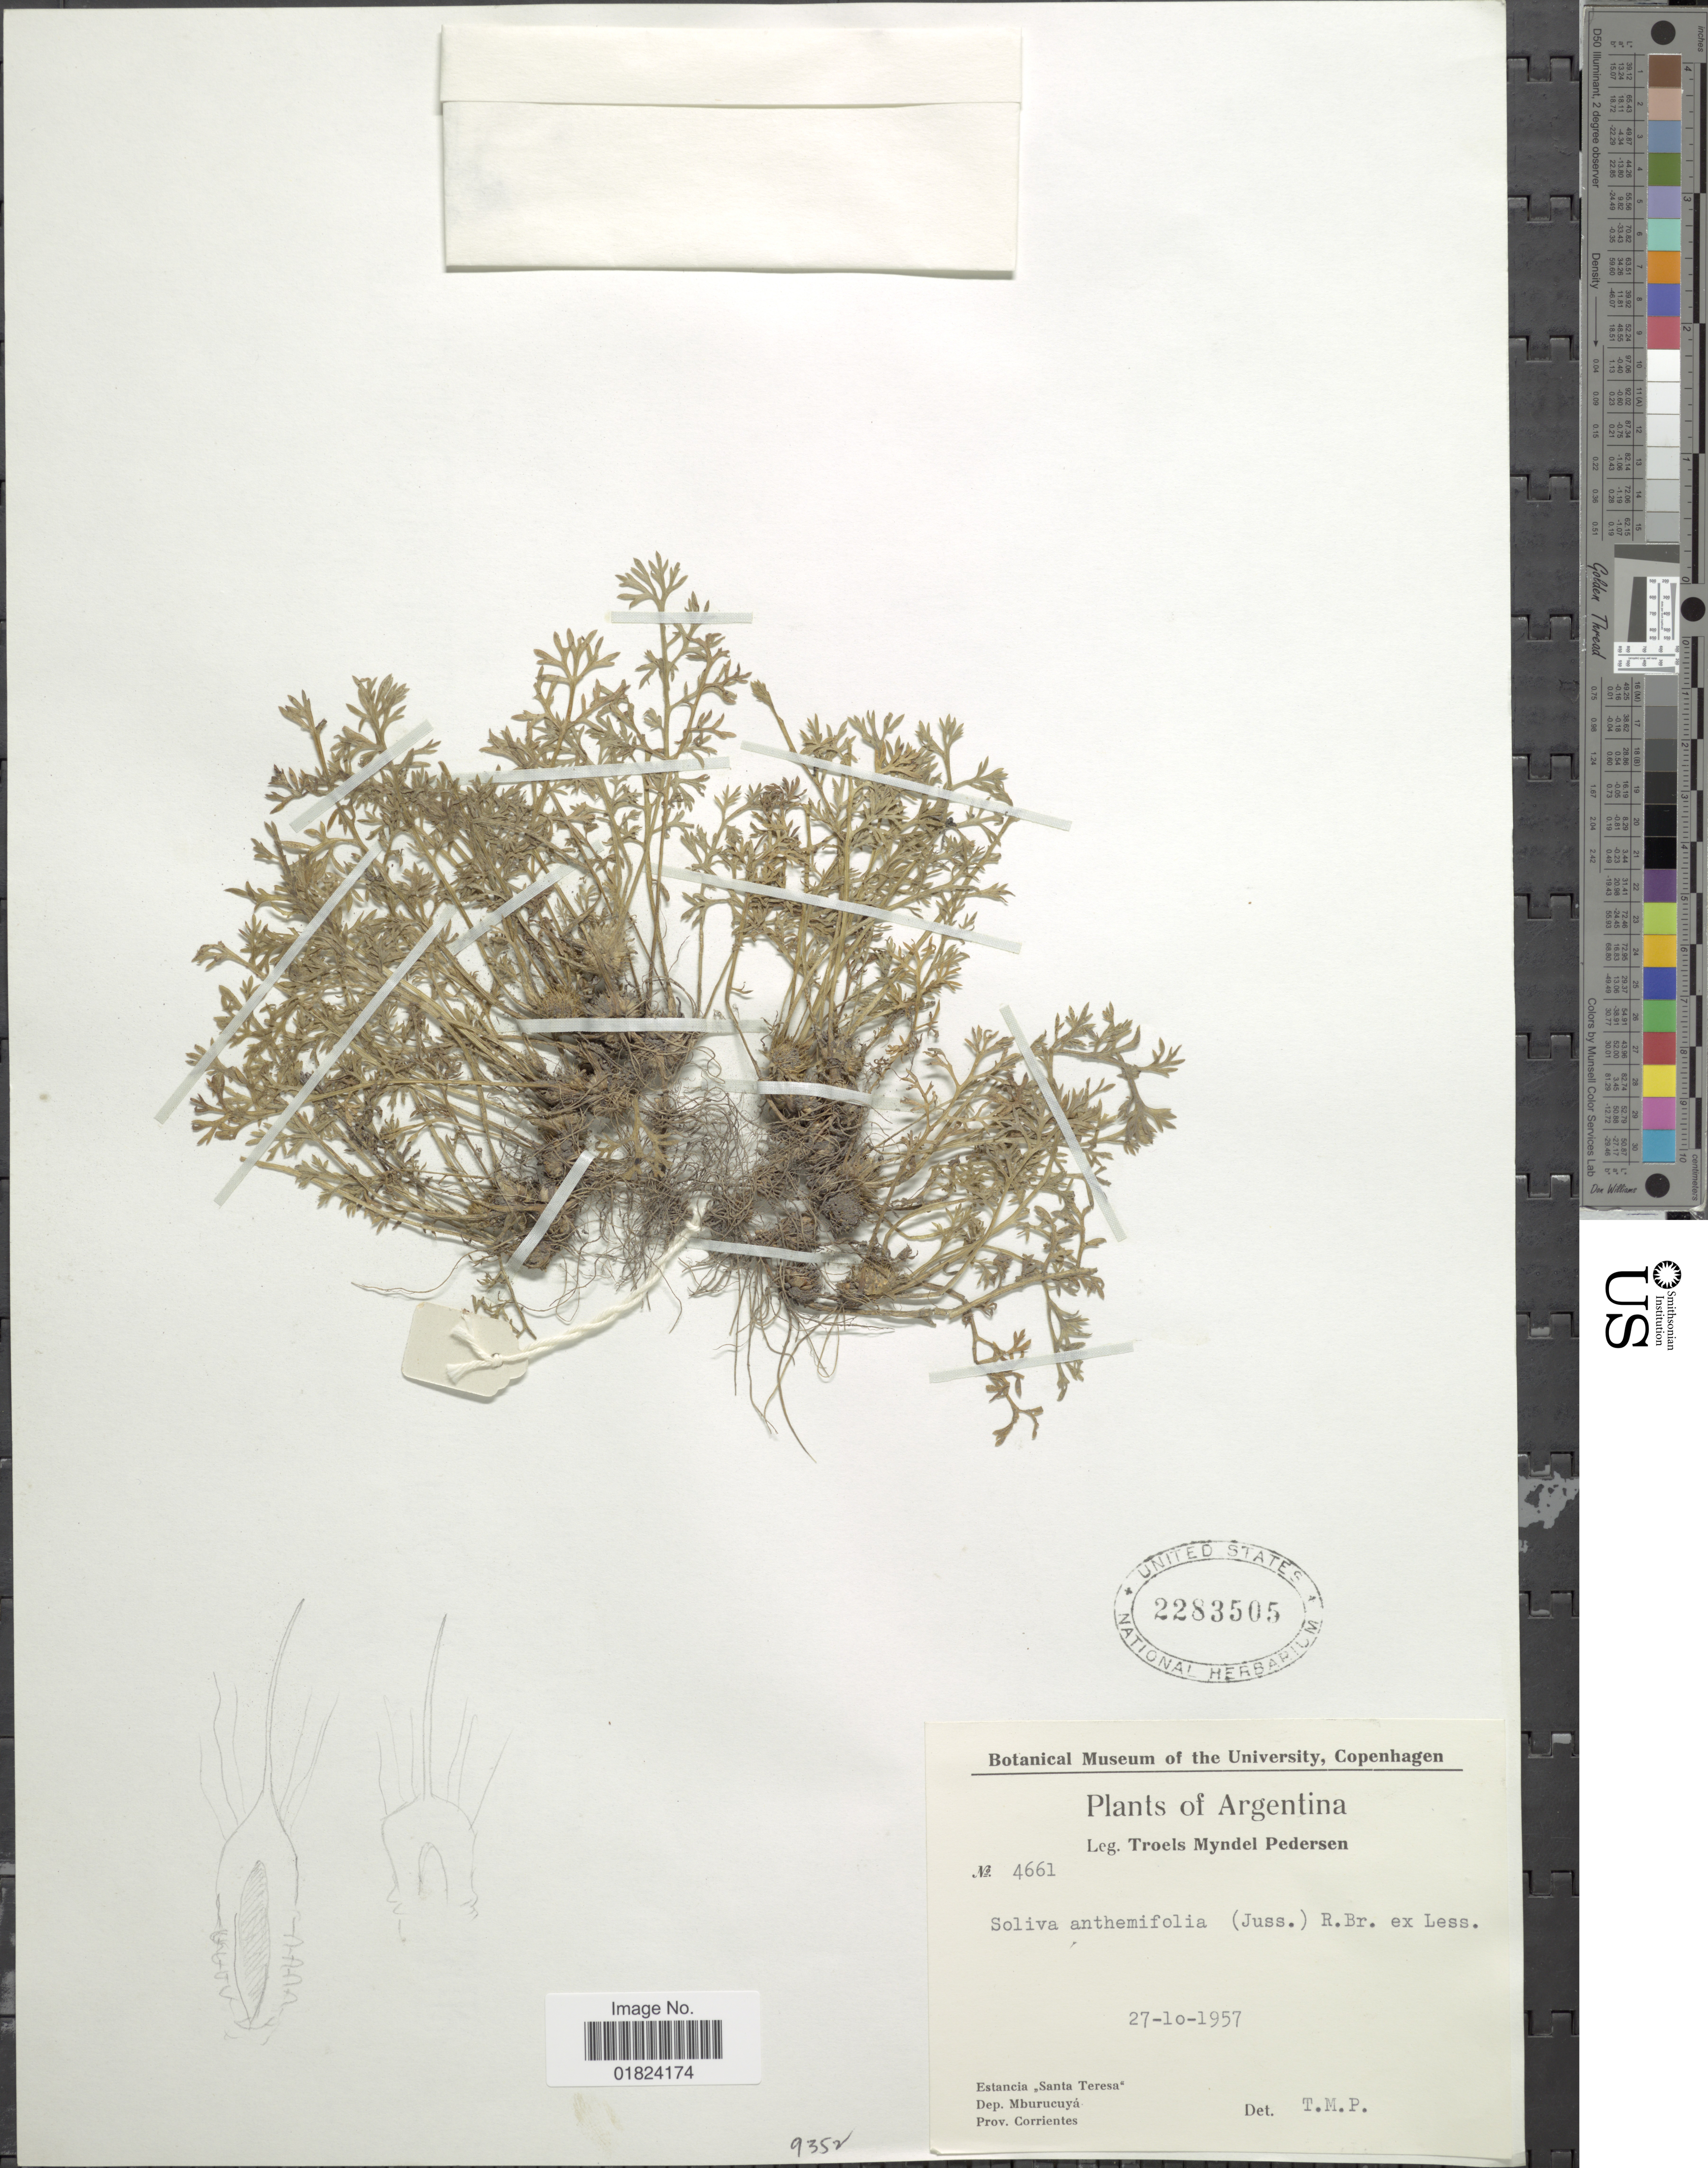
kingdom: Plantae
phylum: Tracheophyta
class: Magnoliopsida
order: Asterales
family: Asteraceae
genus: Soliva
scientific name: Soliva anthemifolia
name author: (Juss.) Sweet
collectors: T. Pederson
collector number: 4661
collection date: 1957-10-27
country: Argentina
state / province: Corrientes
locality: Estancia "Santa Teresa", Dep. Mburucuya.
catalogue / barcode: US 2283505